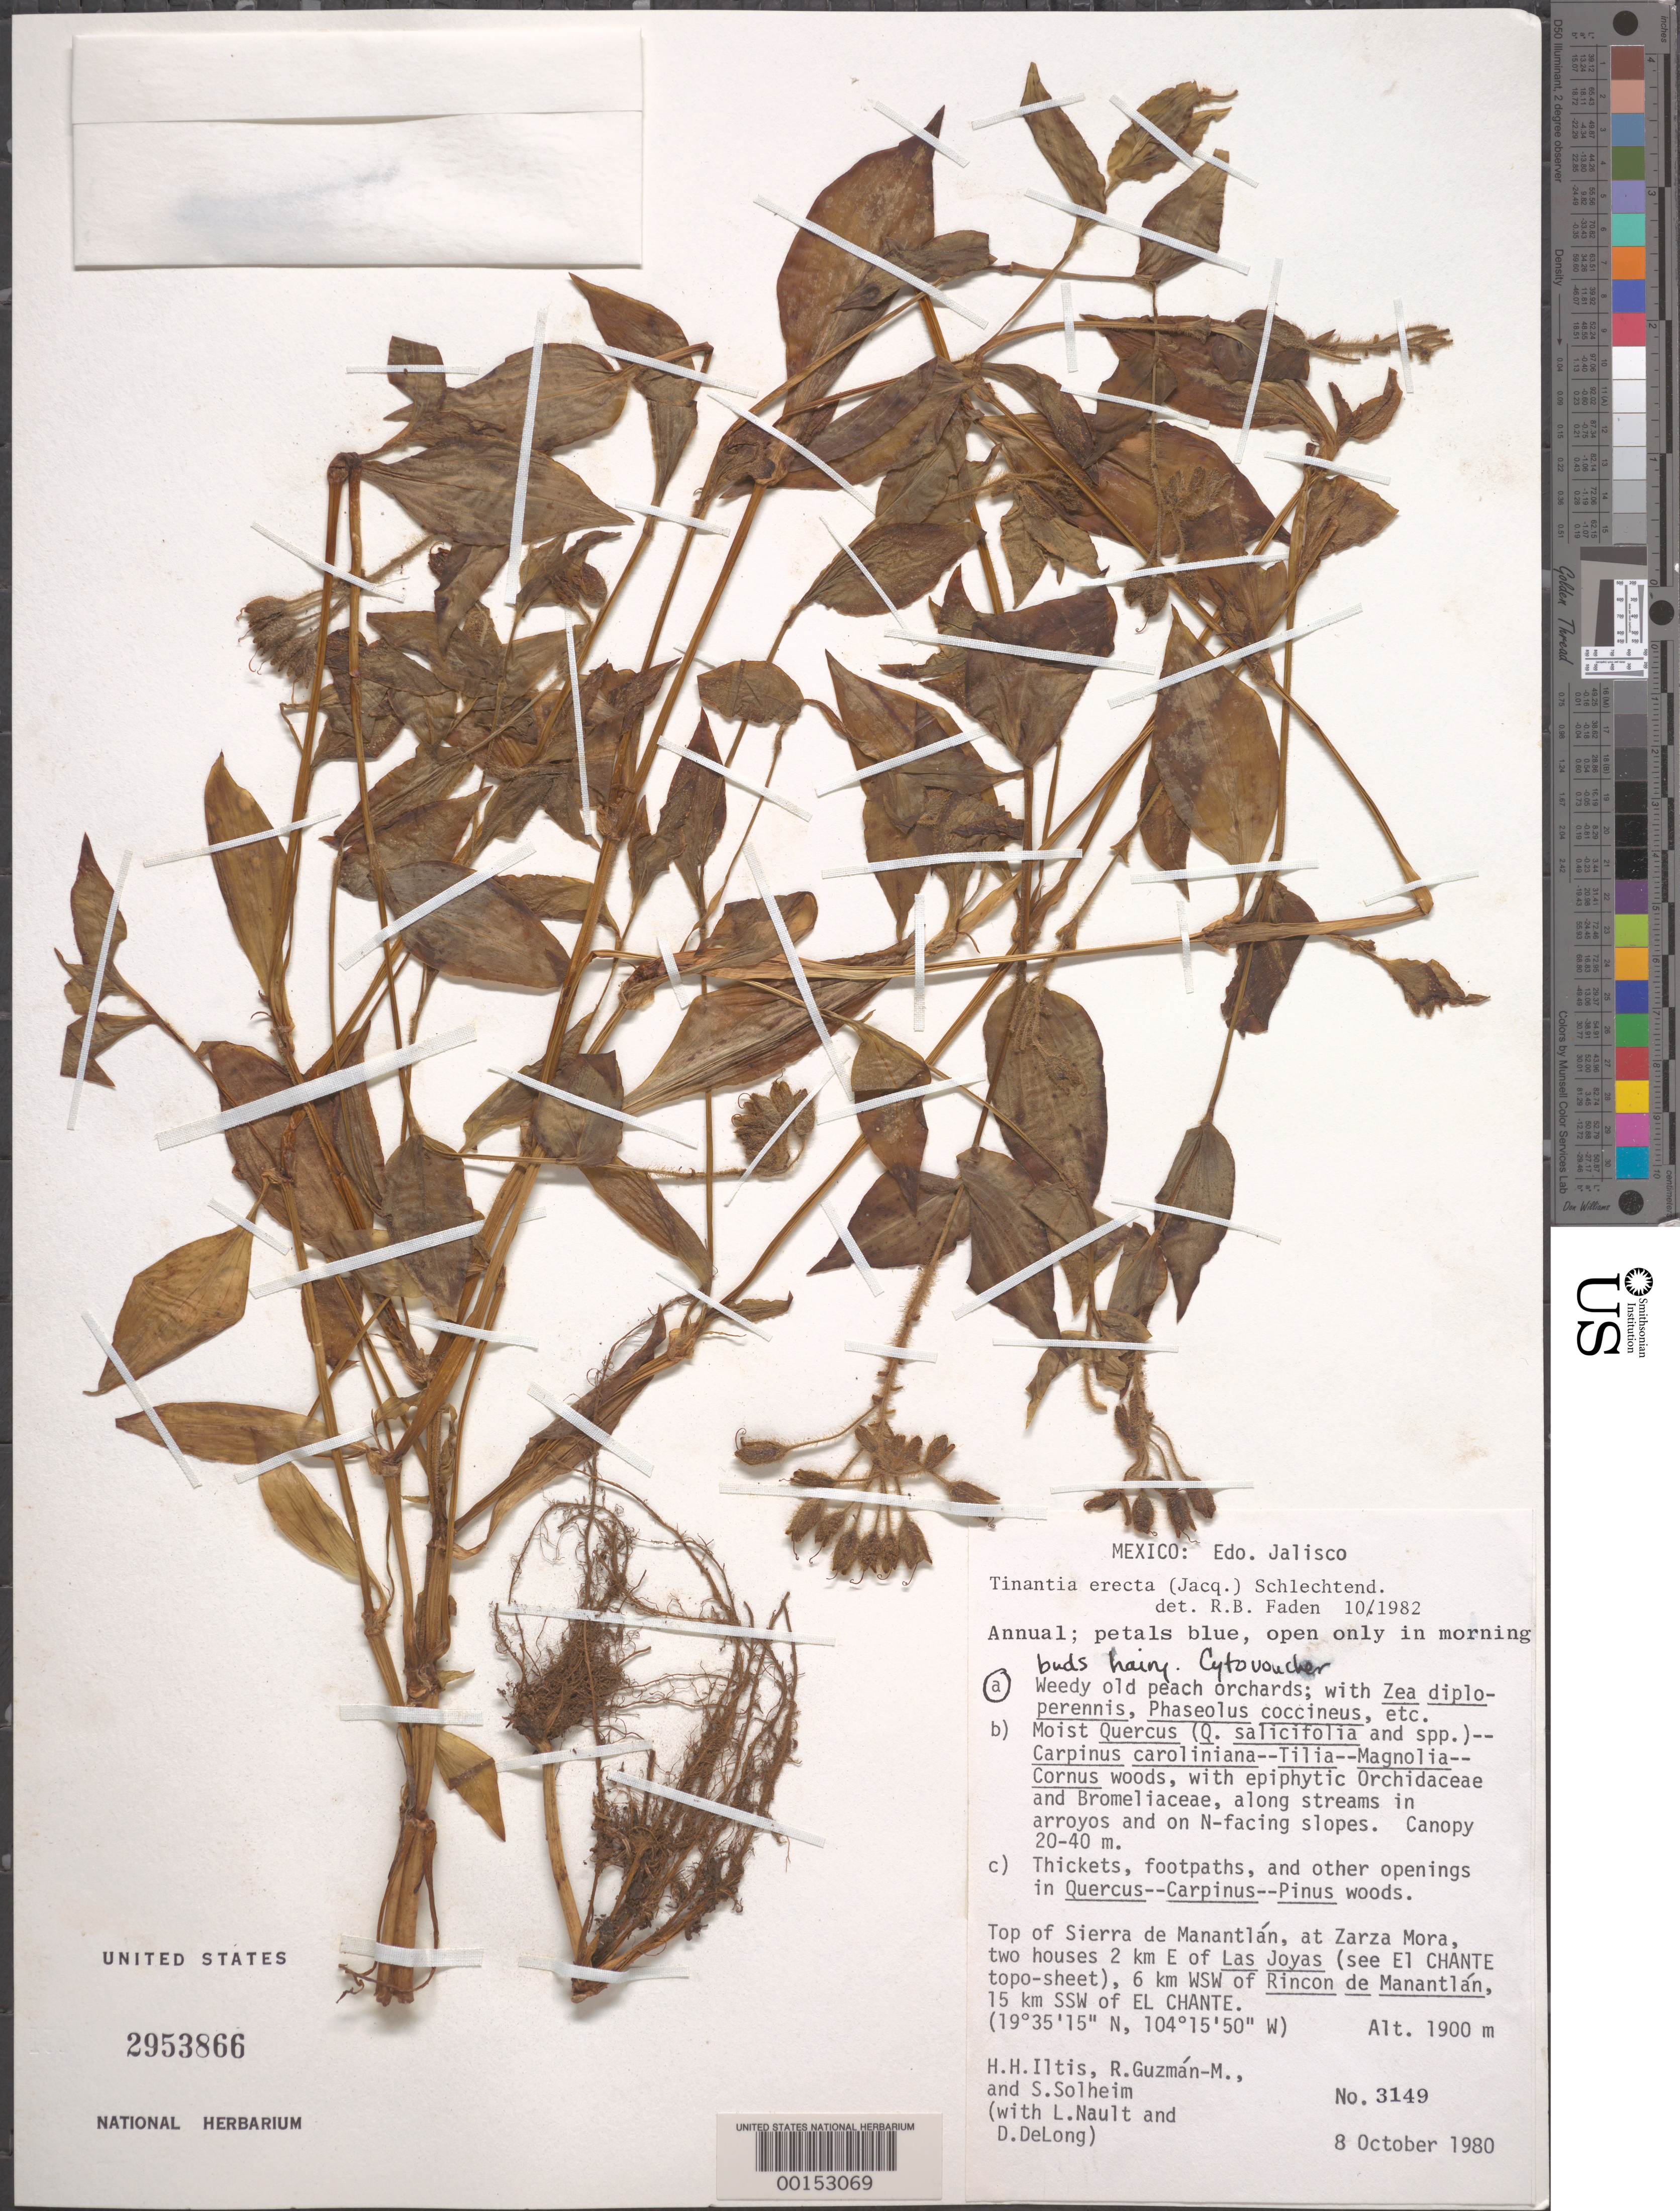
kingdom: Plantae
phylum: Tracheophyta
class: Liliopsida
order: Commelinales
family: Commelinaceae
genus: Tinantia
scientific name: Tinantia erecta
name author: (Jacq.) Fenzl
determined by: Faden, Robert B., (US), Smithsonian Institution - National Museum of Natural History (UNITED STATES)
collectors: H. H. Iltis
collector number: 3149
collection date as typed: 08 Oct 1980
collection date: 1980-10-08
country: Mexico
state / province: Jalisco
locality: Sierra de Manantlan, at Zarza Mora; SSW of El Chante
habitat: Thickets, footpaths and openings in woods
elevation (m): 1900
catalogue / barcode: US 2953866